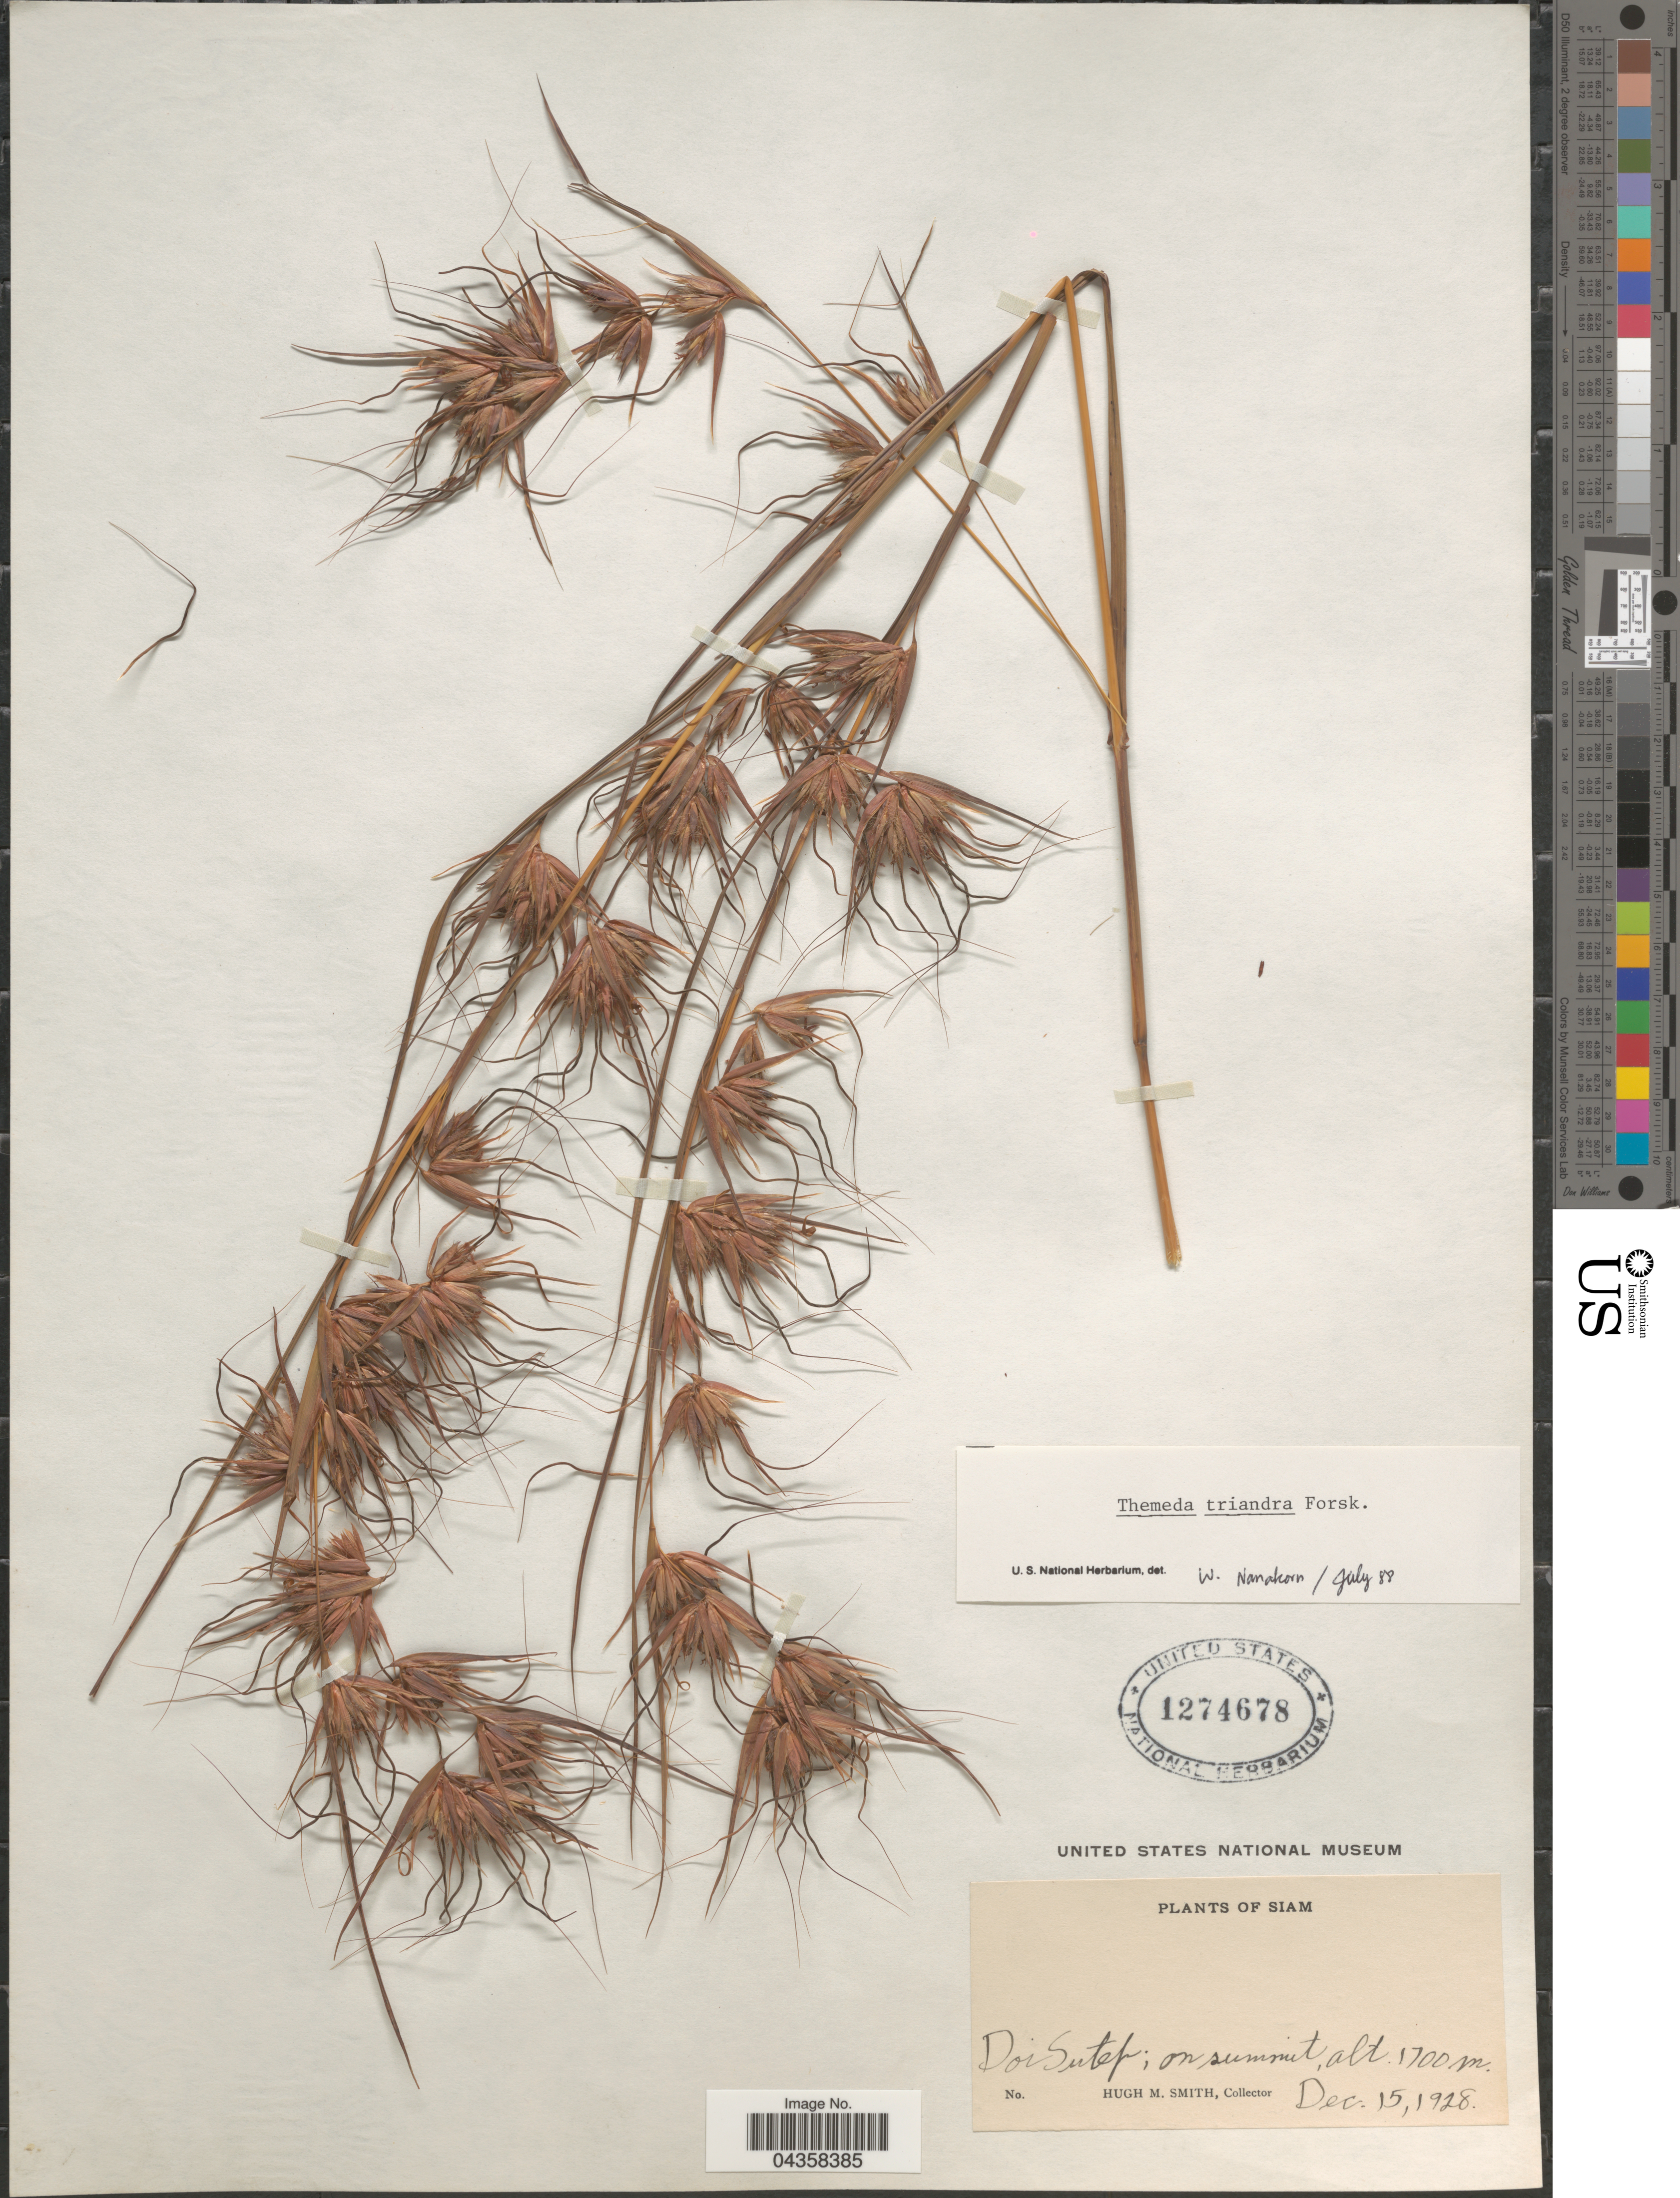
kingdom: Plantae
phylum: Tracheophyta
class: Liliopsida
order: Poales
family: Poaceae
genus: Themeda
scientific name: Themeda triandra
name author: Forssk.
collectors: H. M. Smith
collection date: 1928-12-15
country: Thailand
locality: Siam. Doi Sutep; on summit.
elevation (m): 1700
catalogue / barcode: US 1274678